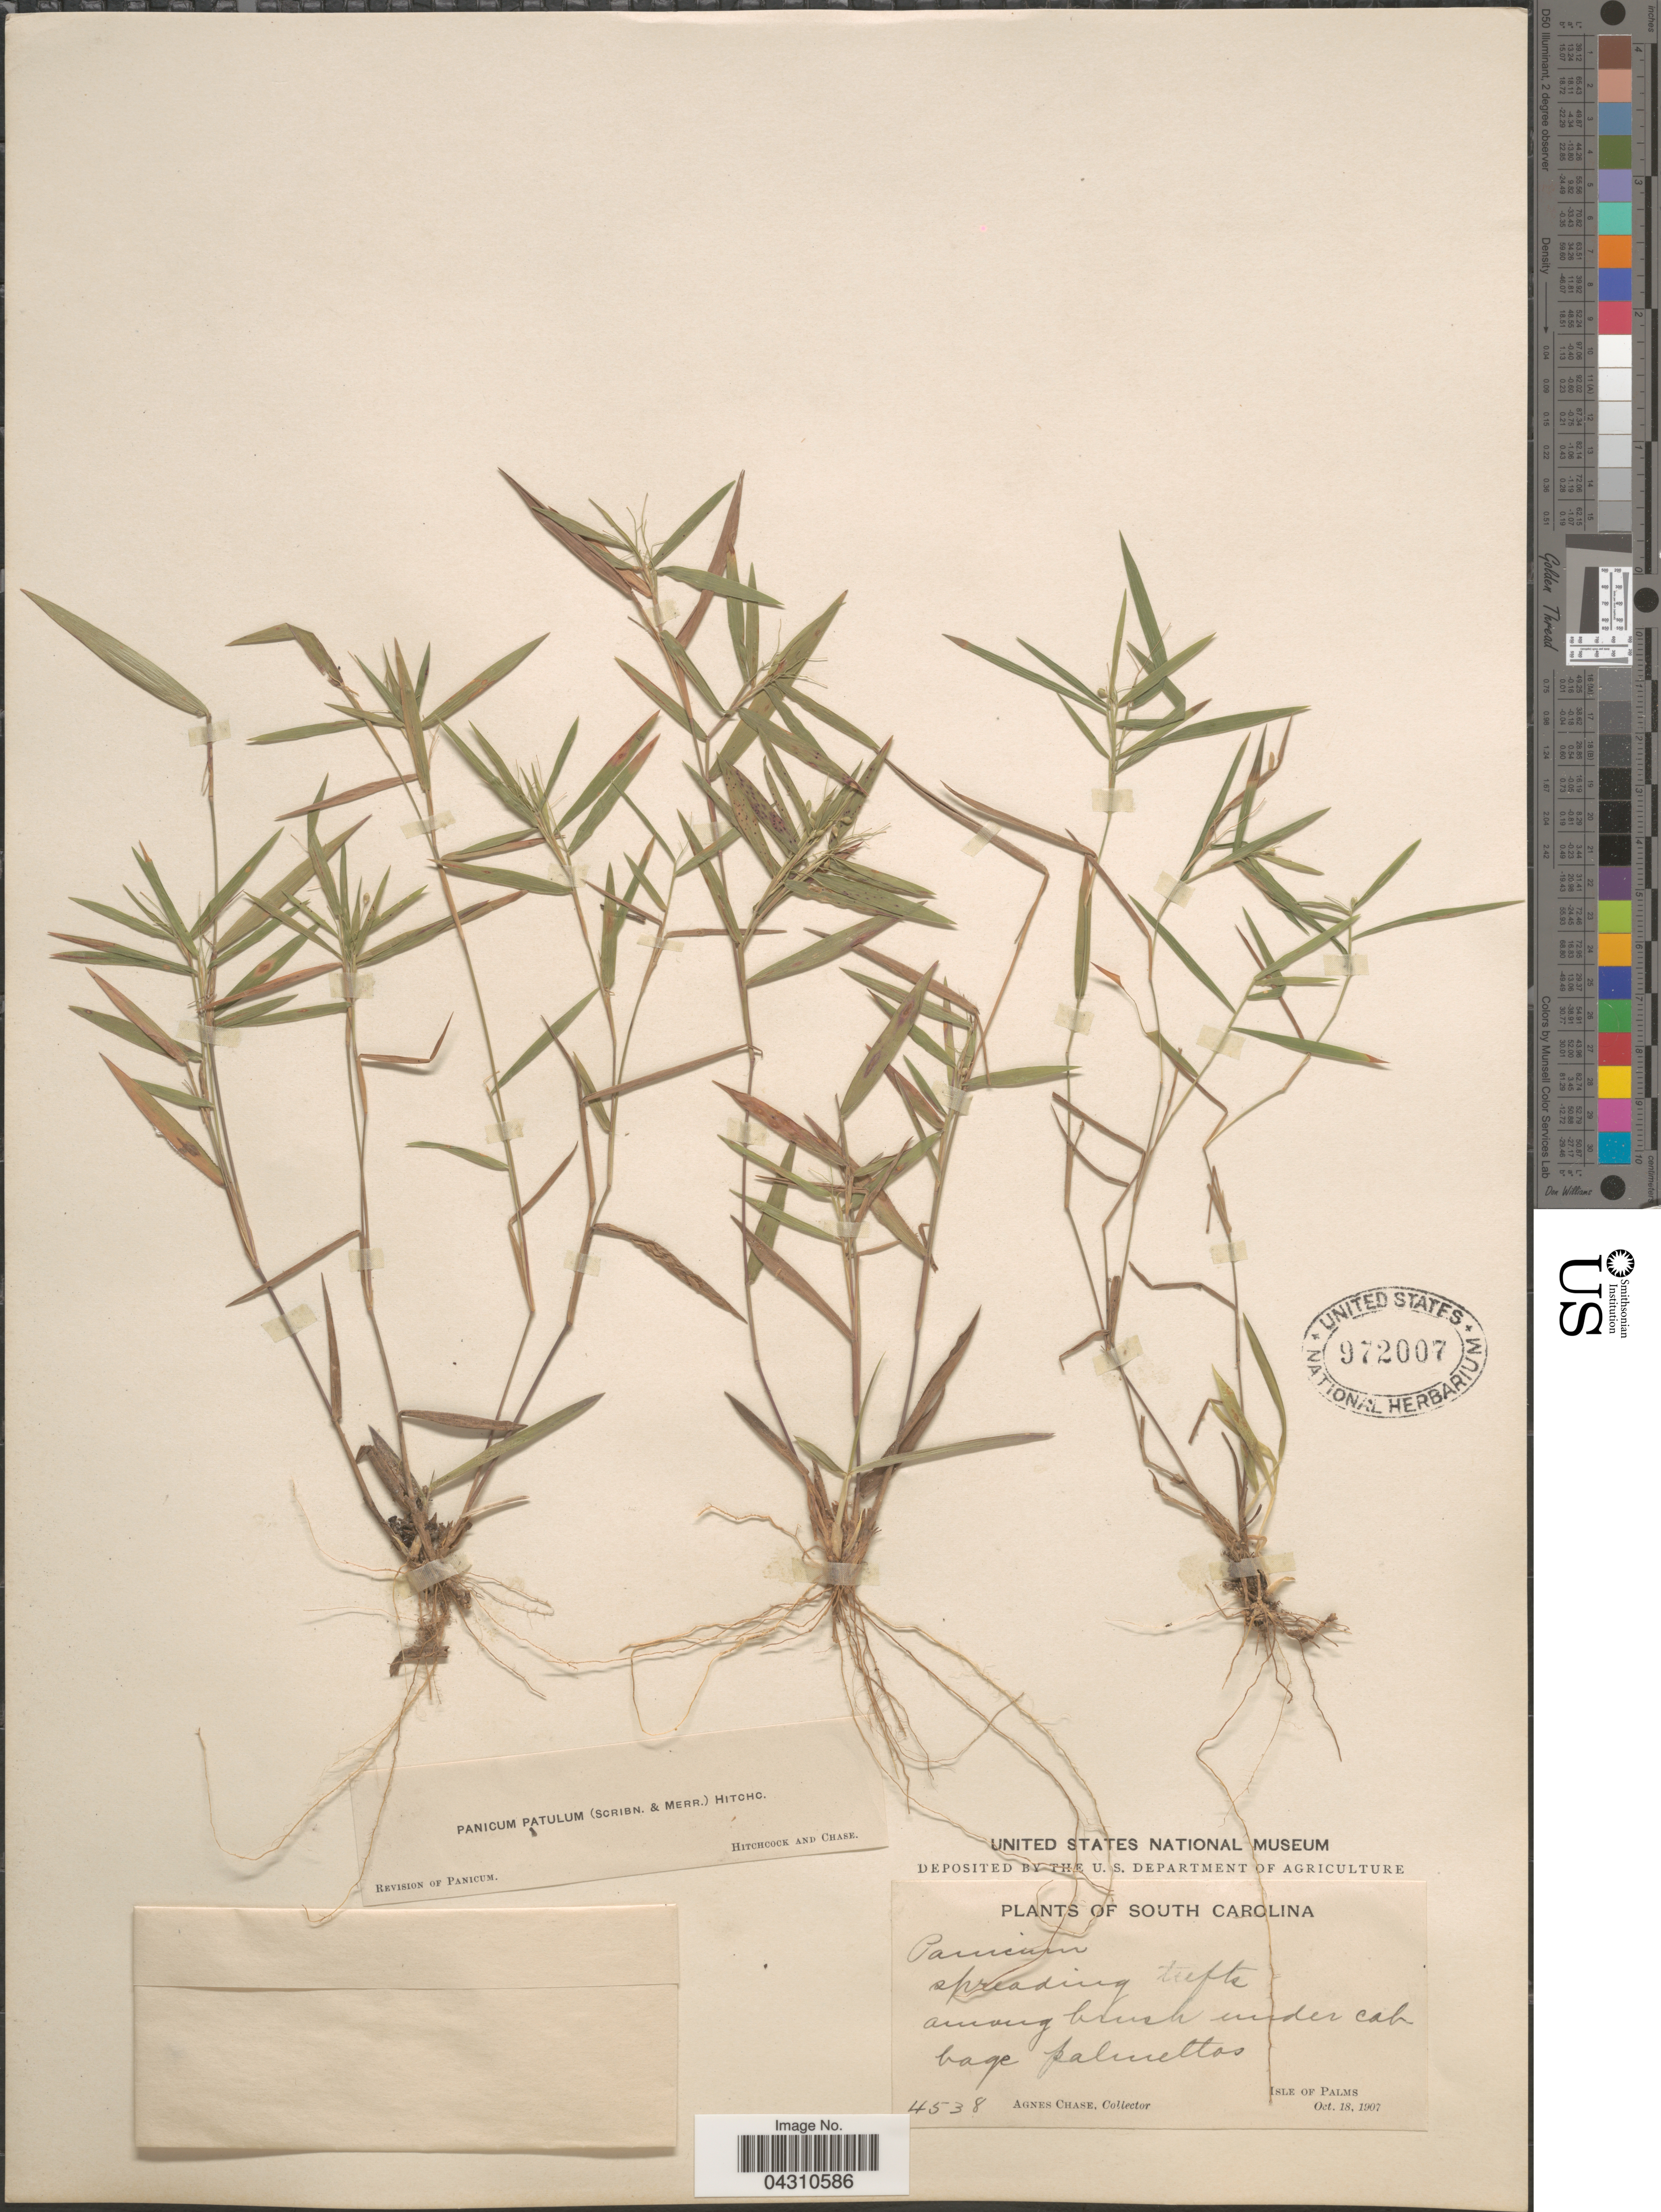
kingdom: Plantae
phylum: Tracheophyta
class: Liliopsida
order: Poales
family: Poaceae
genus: Dichanthelium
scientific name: Dichanthelium portoricense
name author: (Desv. ex Ham.) B.F. Hansen & Wunderlin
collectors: A. Chase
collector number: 4538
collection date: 1907-10-18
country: United States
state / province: South Carolina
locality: Isle of Palms.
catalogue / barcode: US 972007